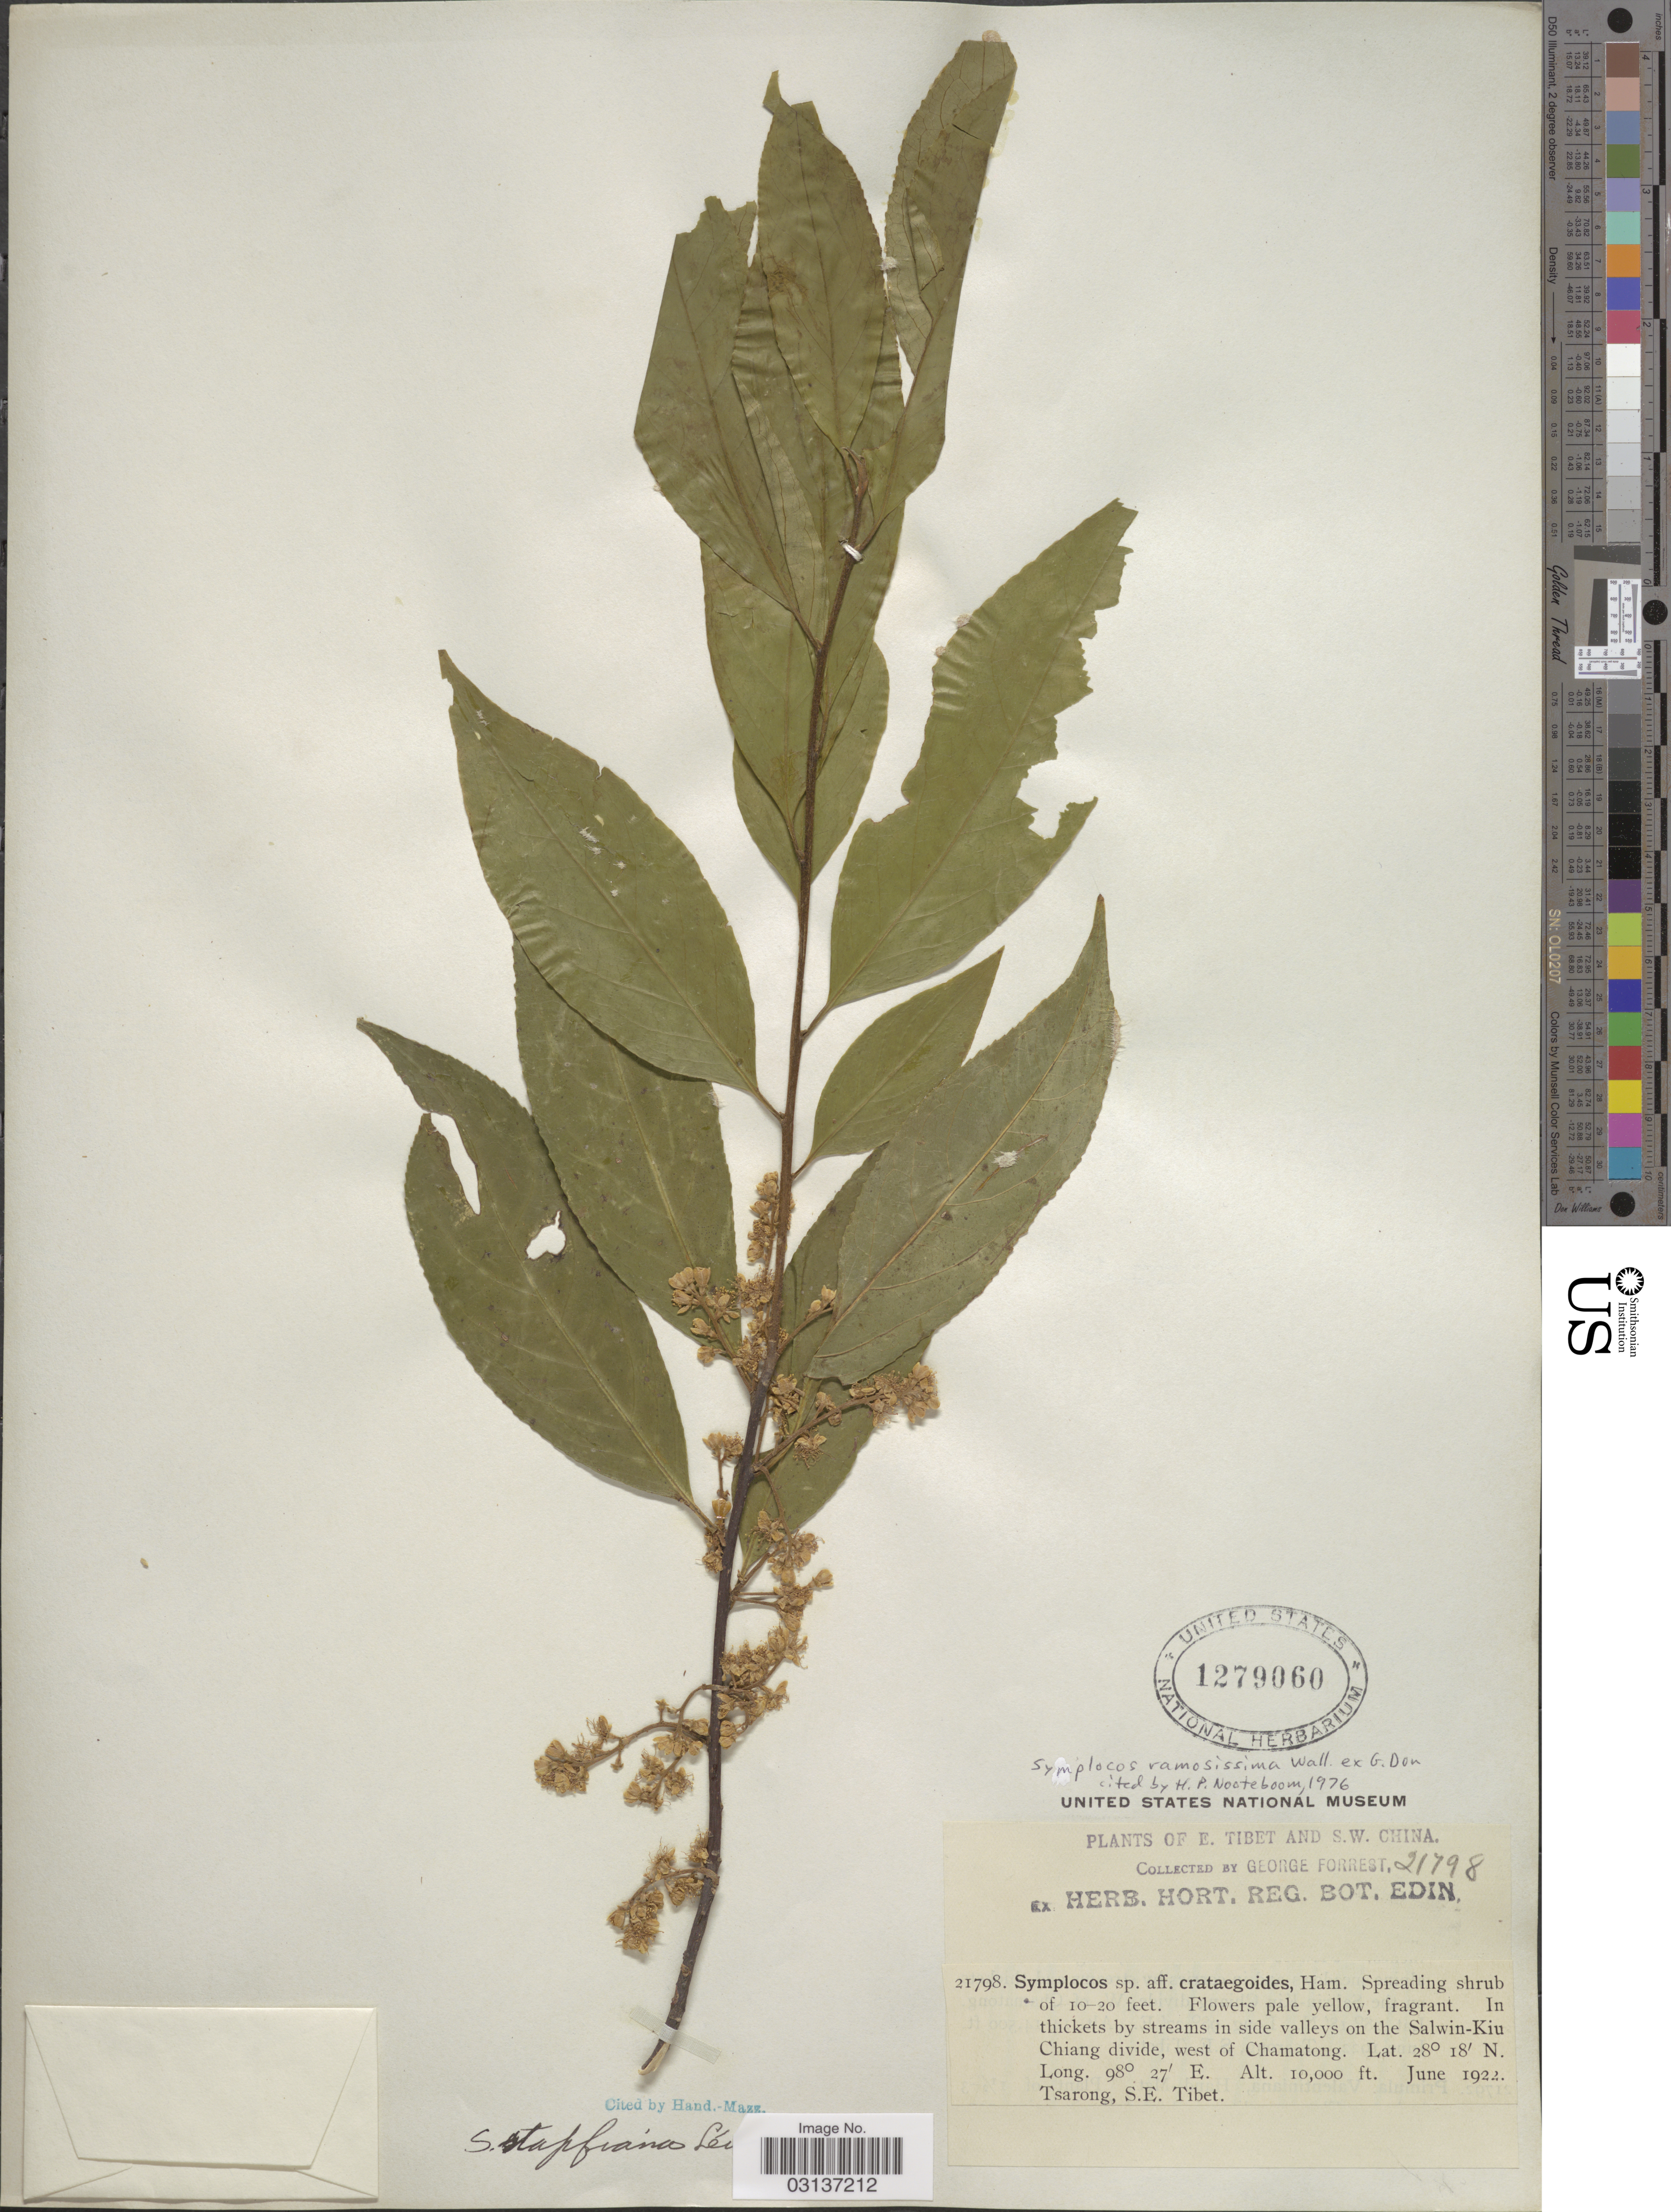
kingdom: Plantae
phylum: Tracheophyta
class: Magnoliopsida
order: Ericales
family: Symplocaceae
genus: Symplocos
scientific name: Symplocos ramosissima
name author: Wall.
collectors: G. Forrest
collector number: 21798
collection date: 1922-06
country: China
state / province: Xizang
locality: E. Tibet. Side valleys on the Salwin-Kiu Chiang divide, west Chamatong. Tsarong, S. E. Tibet.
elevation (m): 3048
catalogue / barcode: US 1279060